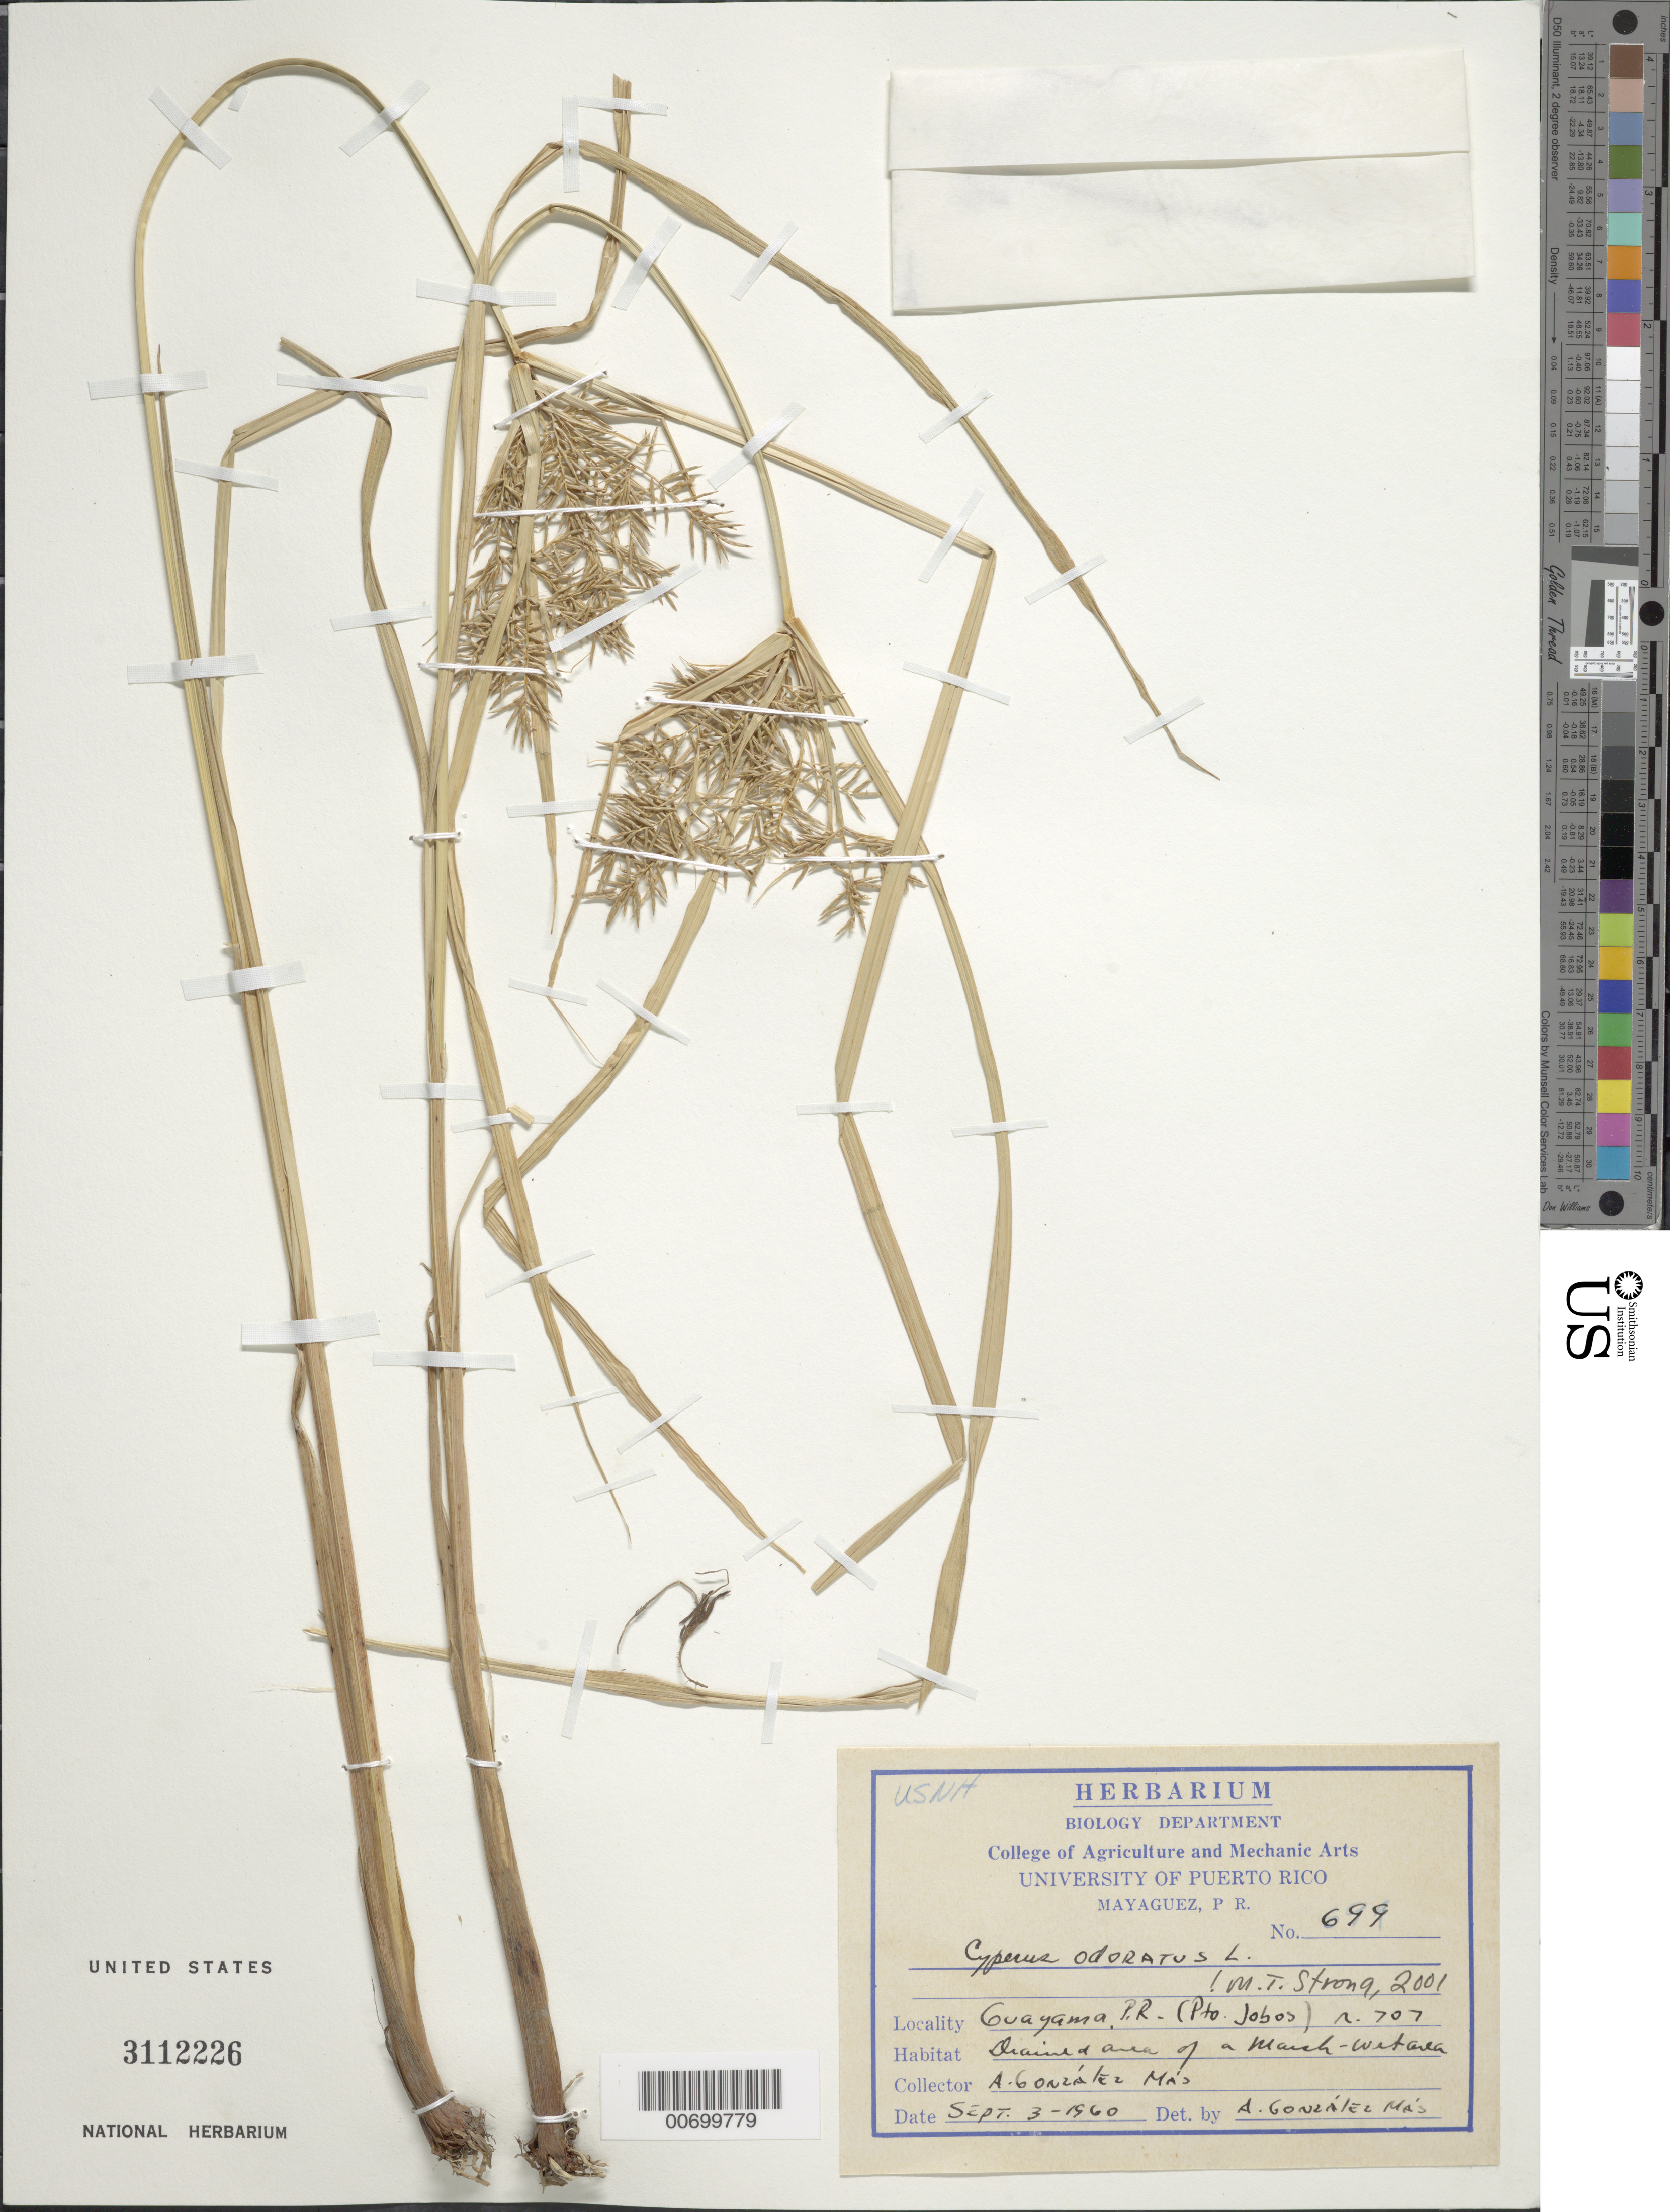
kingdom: Plantae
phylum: Tracheophyta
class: Liliopsida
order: Poales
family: Cyperaceae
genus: Cyperus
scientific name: Cyperus odoratus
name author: L.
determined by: Strong, M. T., (US), Smithsonian Institution - National Museum of Natural History (UNITED STATES)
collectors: A. González Más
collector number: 699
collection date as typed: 03 Sep 1960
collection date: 1960-09-03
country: Puerto Rico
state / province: Guayama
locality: Guayama: Pto. Jobos, Rd. 709.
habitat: Drained area of marsh; wet area.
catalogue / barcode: US 3112226